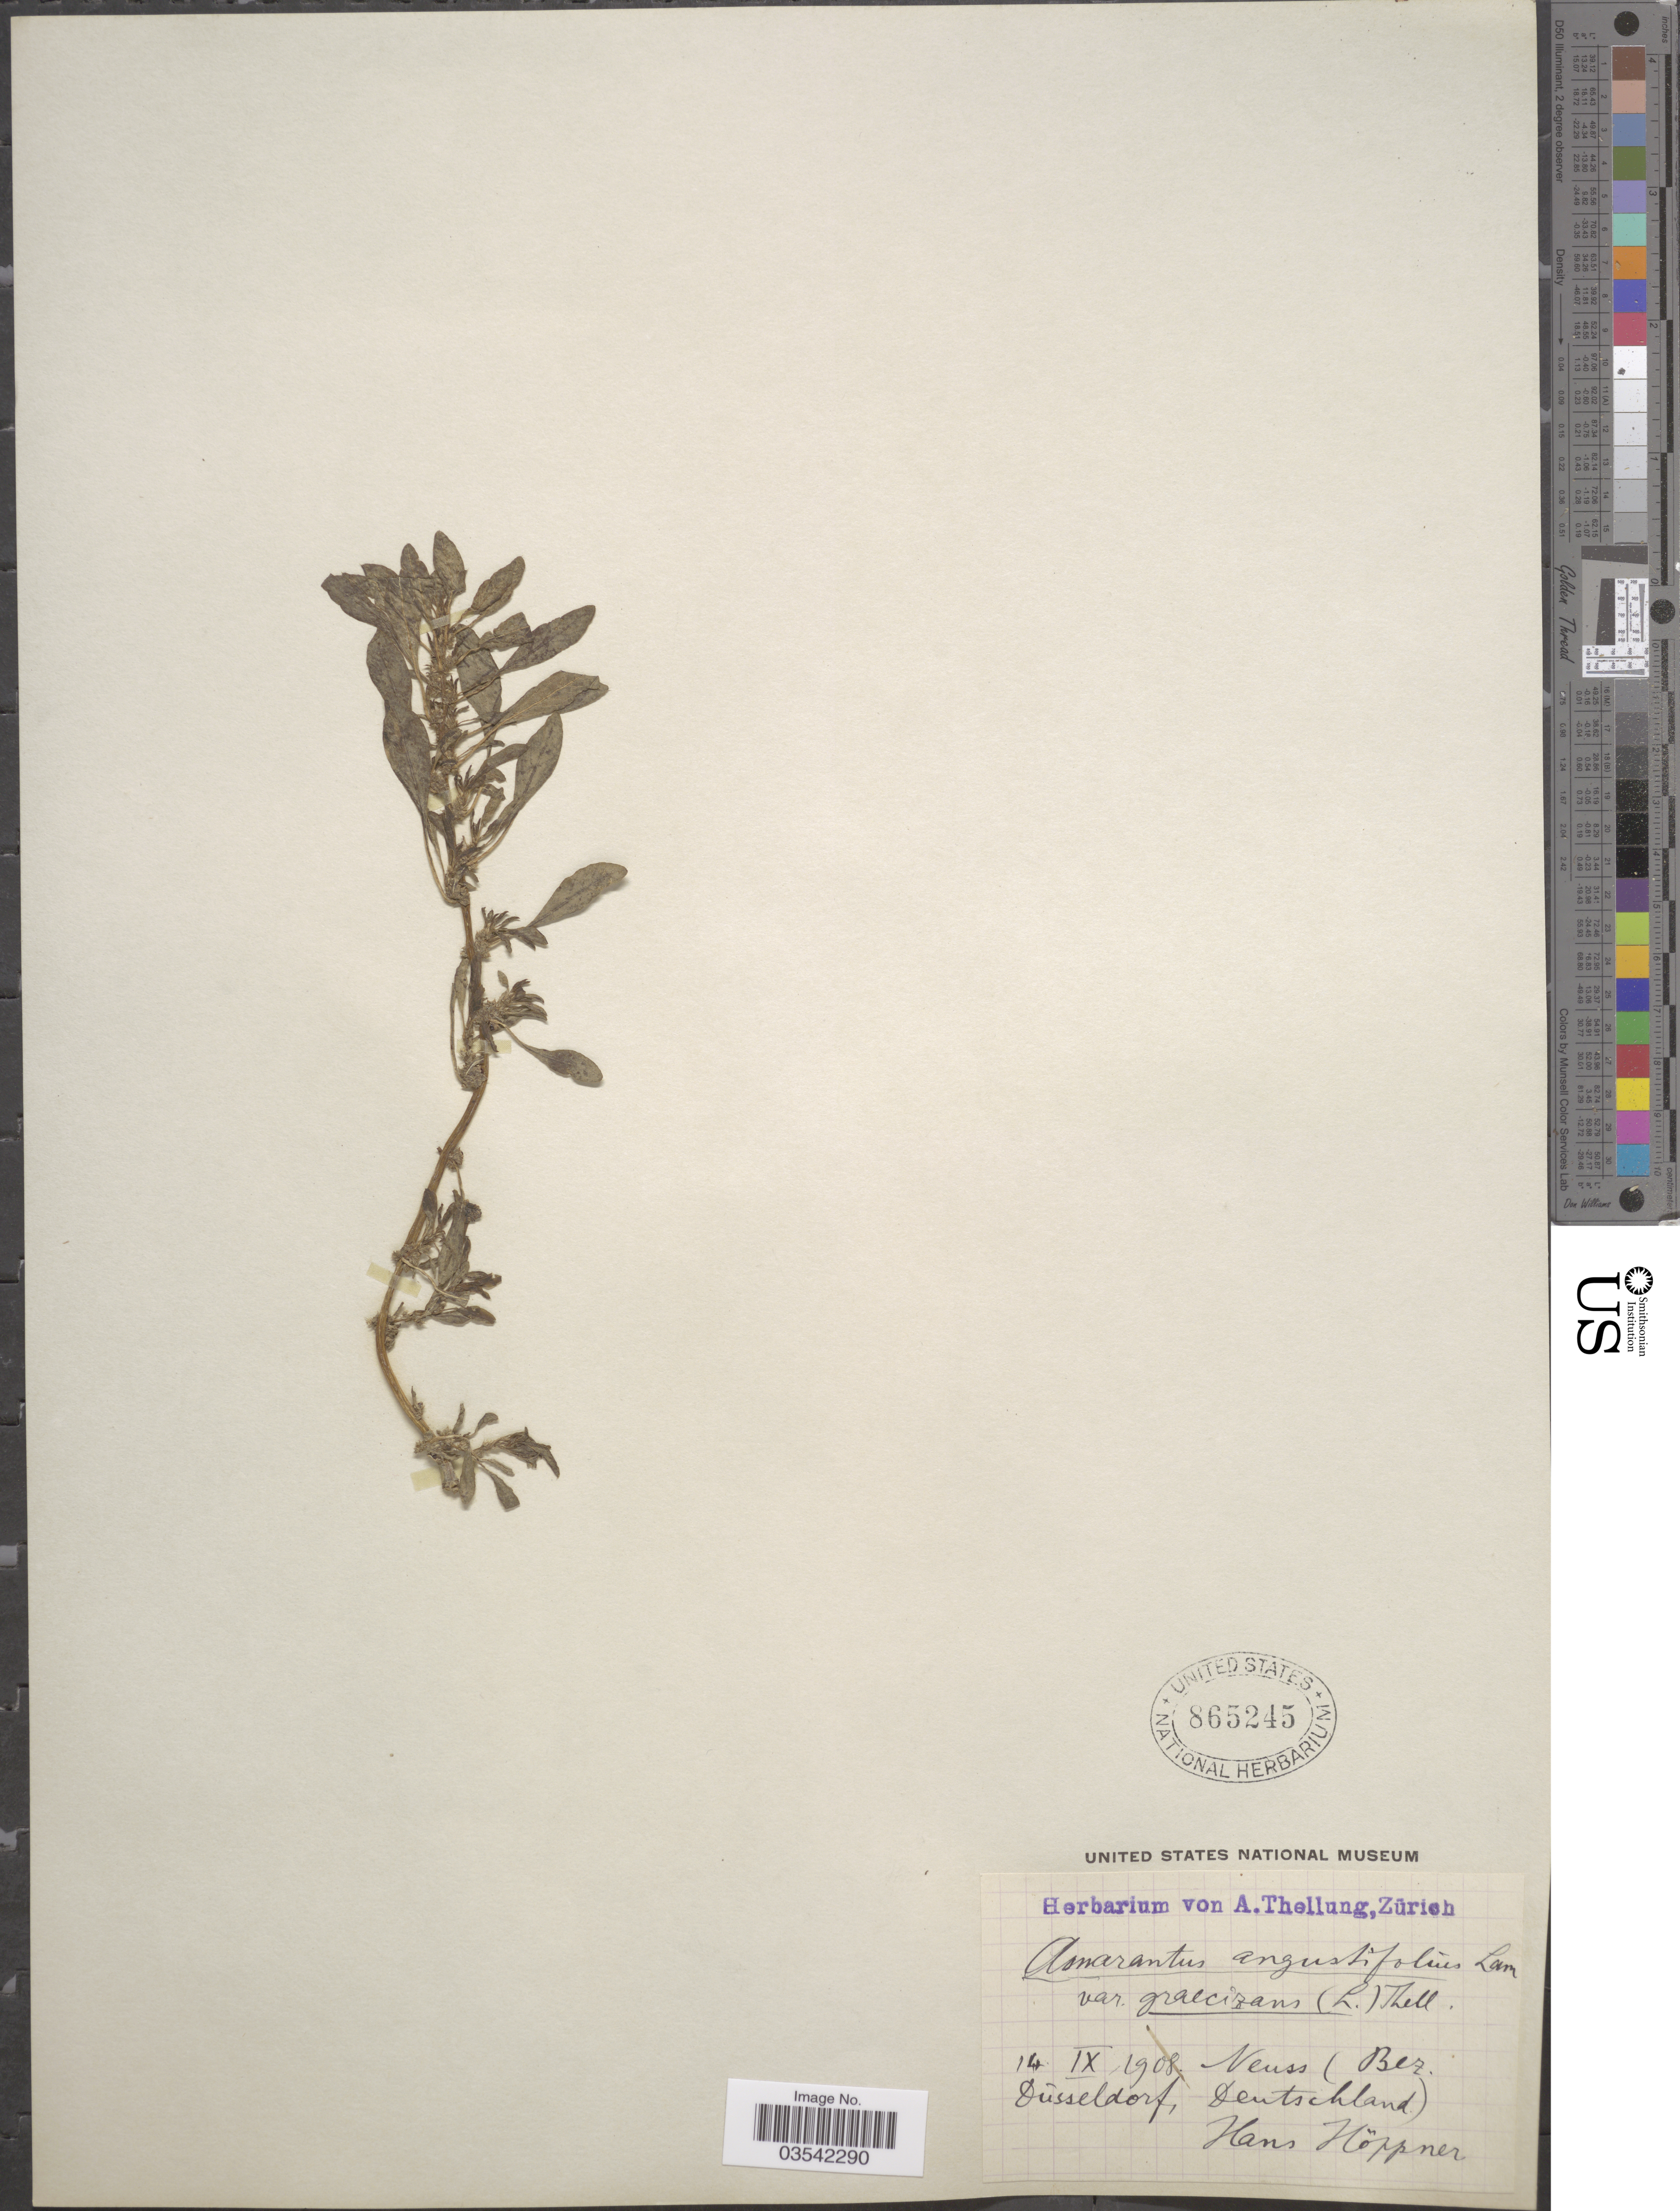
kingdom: Plantae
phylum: Tracheophyta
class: Magnoliopsida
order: Caryophyllales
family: Amaranthaceae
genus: Amaranthus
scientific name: Amaranthus albus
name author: L.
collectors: H. Höppner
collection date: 1908-09-14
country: Germany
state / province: Berlin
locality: Neuss (Ber. Düsseldorf, Deutschland).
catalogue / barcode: US 865245